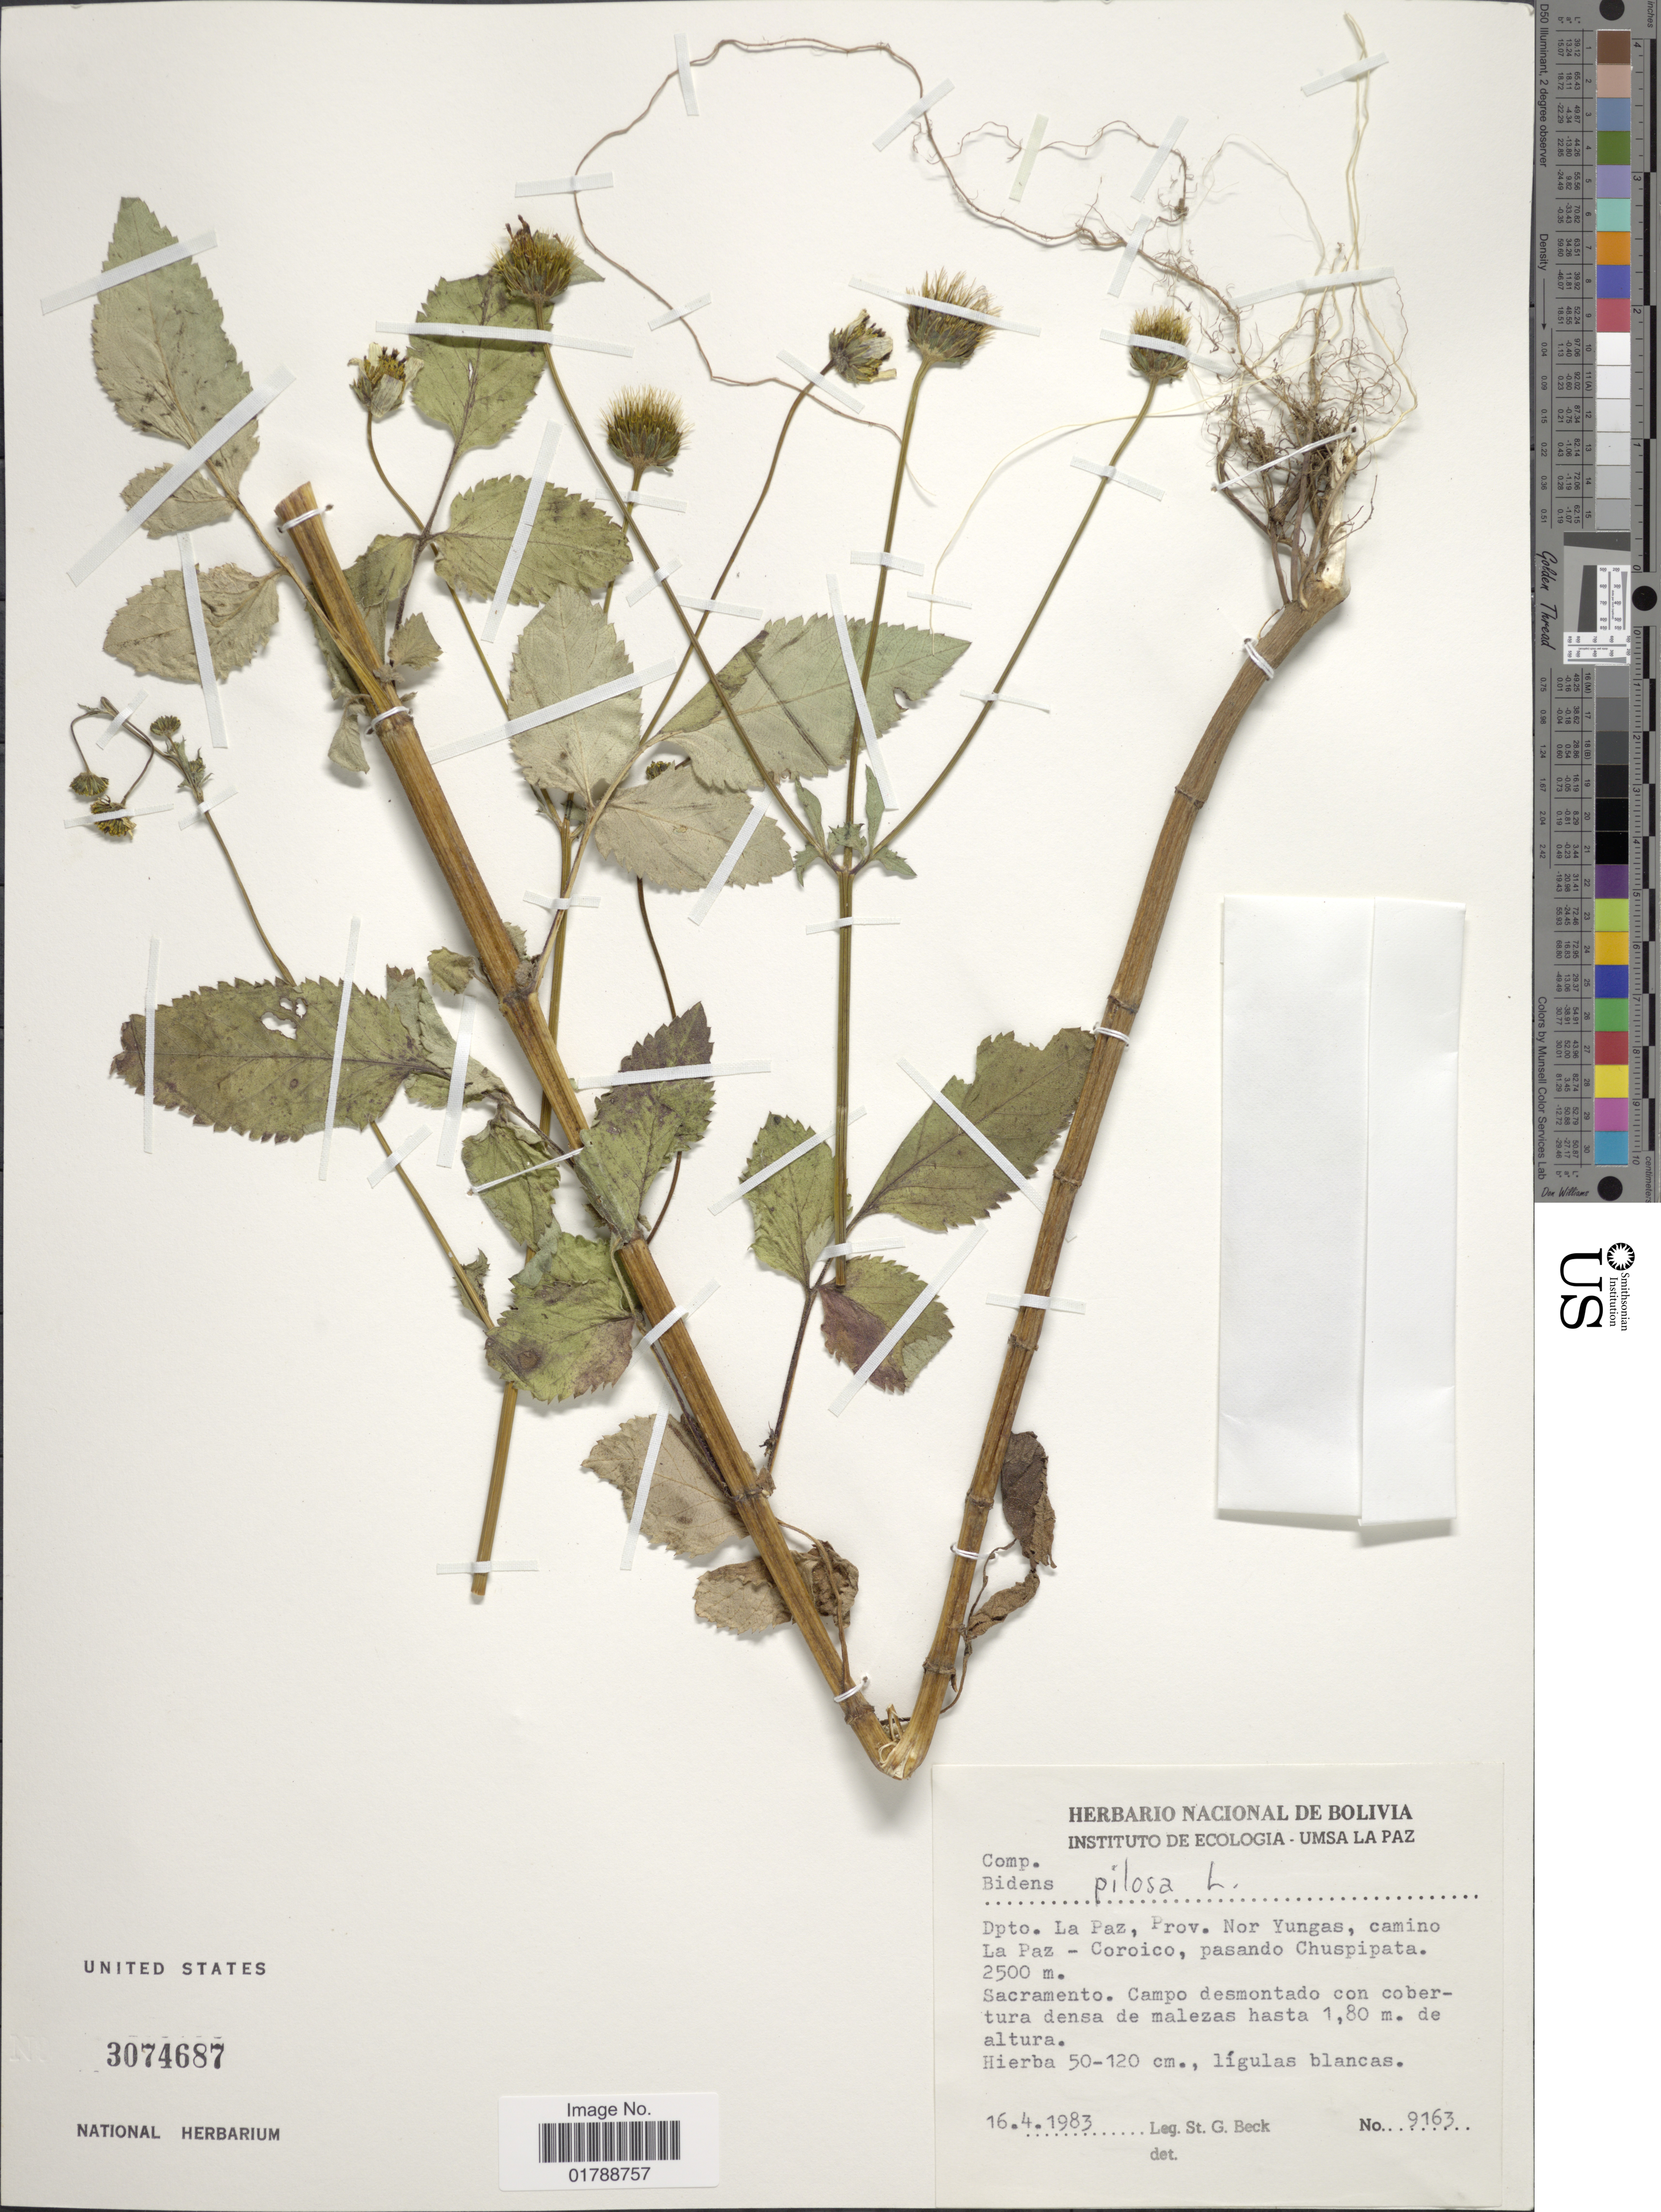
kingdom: Plantae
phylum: Tracheophyta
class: Magnoliopsida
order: Asterales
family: Asteraceae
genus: Bidens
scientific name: Bidens pilosa var. alausensis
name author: Sherff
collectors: S. G. Beck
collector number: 9163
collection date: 1983-04-16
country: Bolivia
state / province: La Paz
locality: Prov. Nor Yungas, camino La Paz - Coroico, pasando Chuspipata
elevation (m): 2500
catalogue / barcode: US 3074687